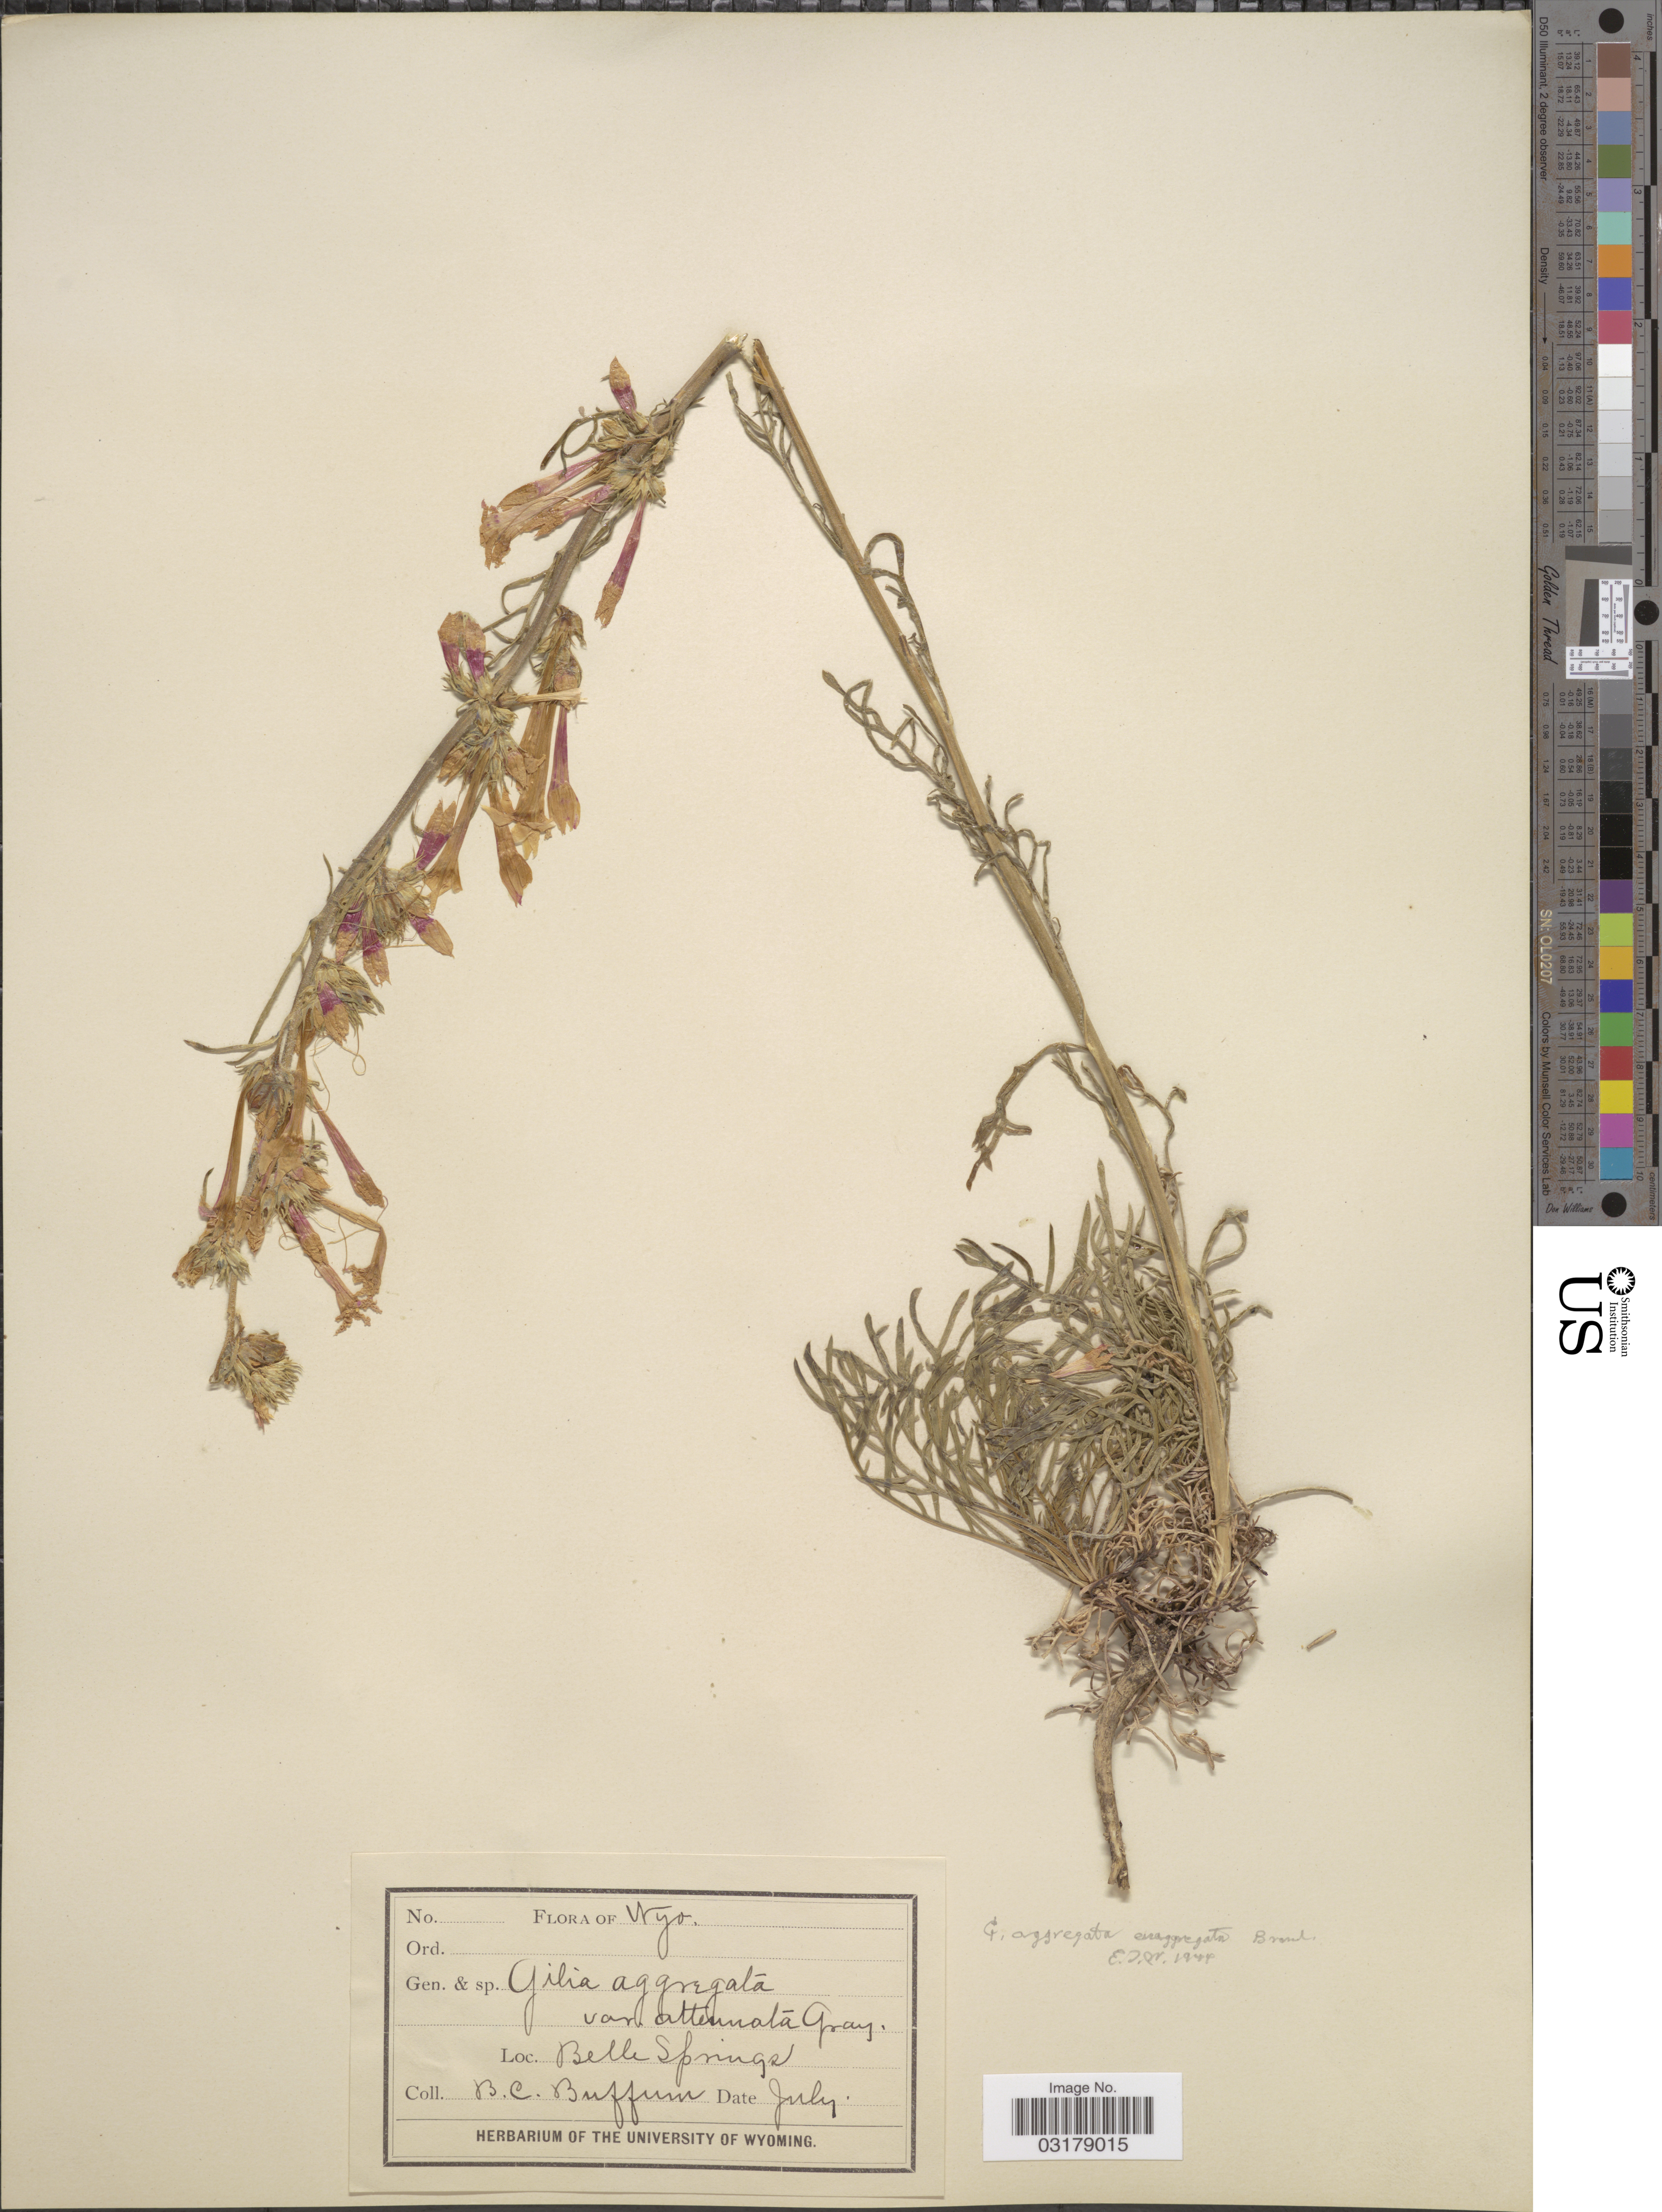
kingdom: Plantae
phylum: Tracheophyta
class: Magnoliopsida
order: Ericales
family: Polemoniaceae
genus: Ipomopsis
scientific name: Ipomopsis aggregata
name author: (Pursh) V.E. Grant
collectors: B. Buffum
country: United States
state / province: Wyoming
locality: Belle Springs.